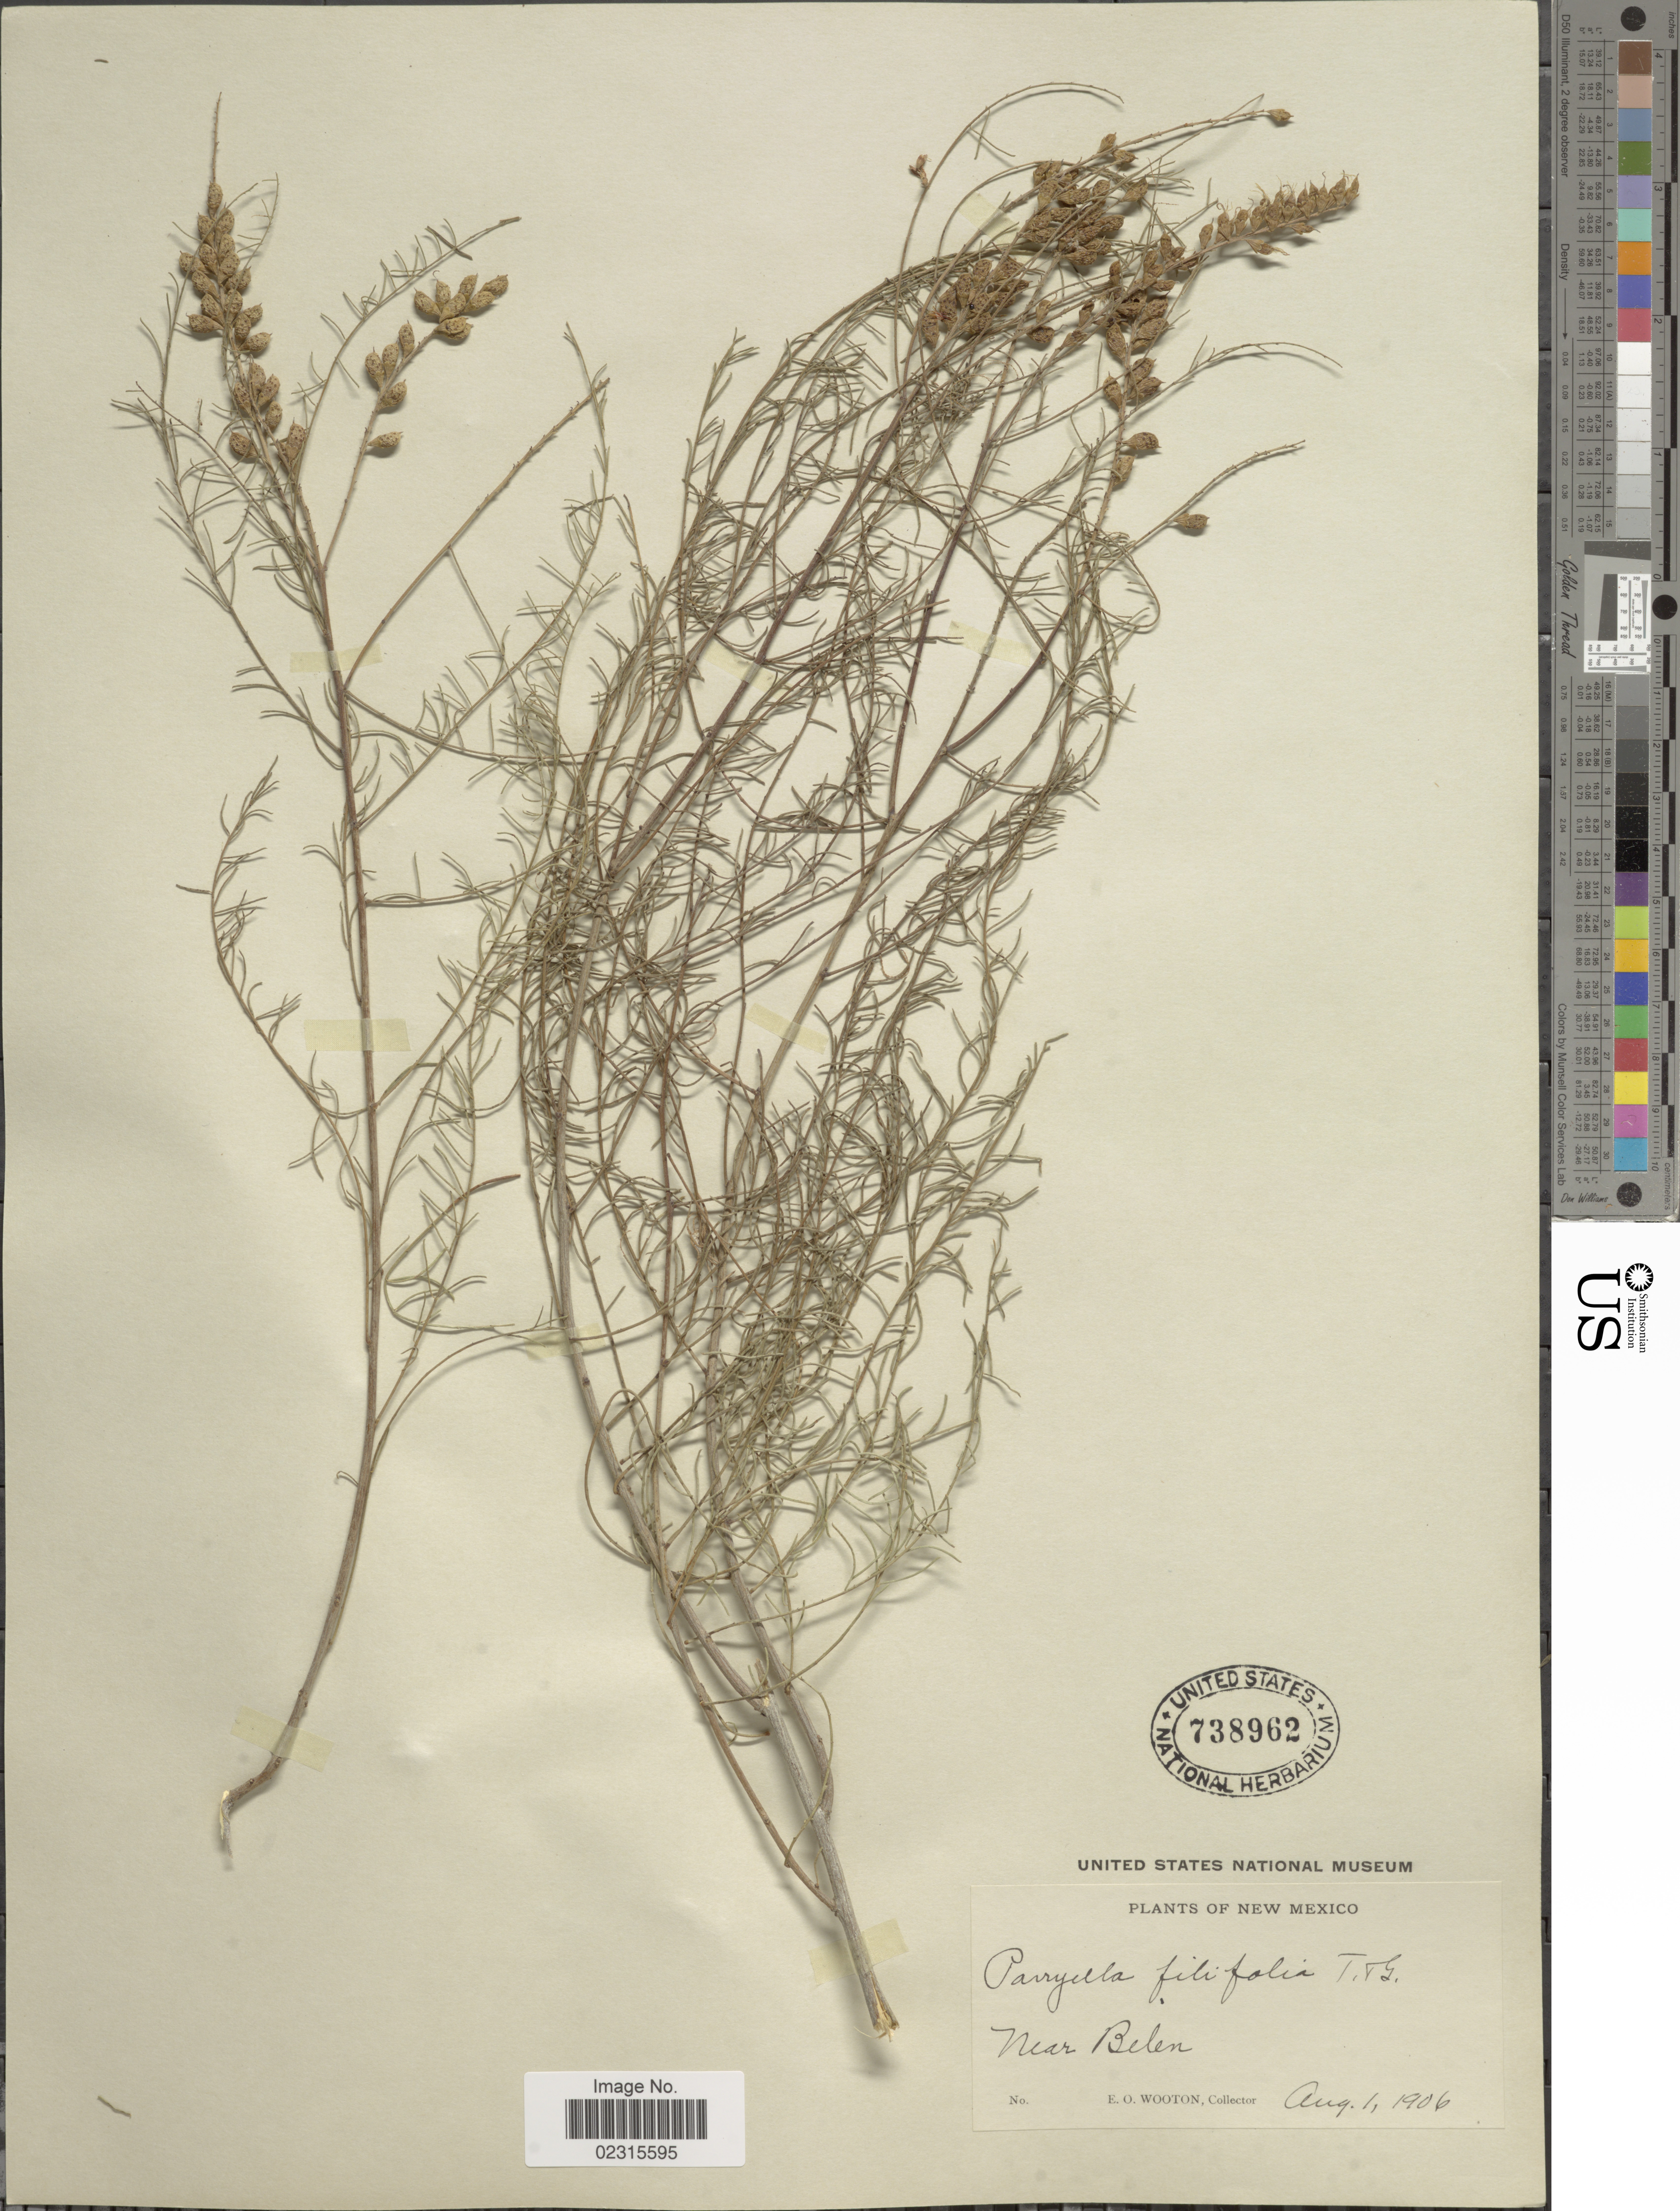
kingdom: Plantae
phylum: Tracheophyta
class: Magnoliopsida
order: Fabales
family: Fabaceae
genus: Parryella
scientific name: Parryella filifolia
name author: Torr. & A. Gray ex A. Gray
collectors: E. O. Wooton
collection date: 1906-08-01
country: United States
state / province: New Mexico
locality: Near Belen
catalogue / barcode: US 738962